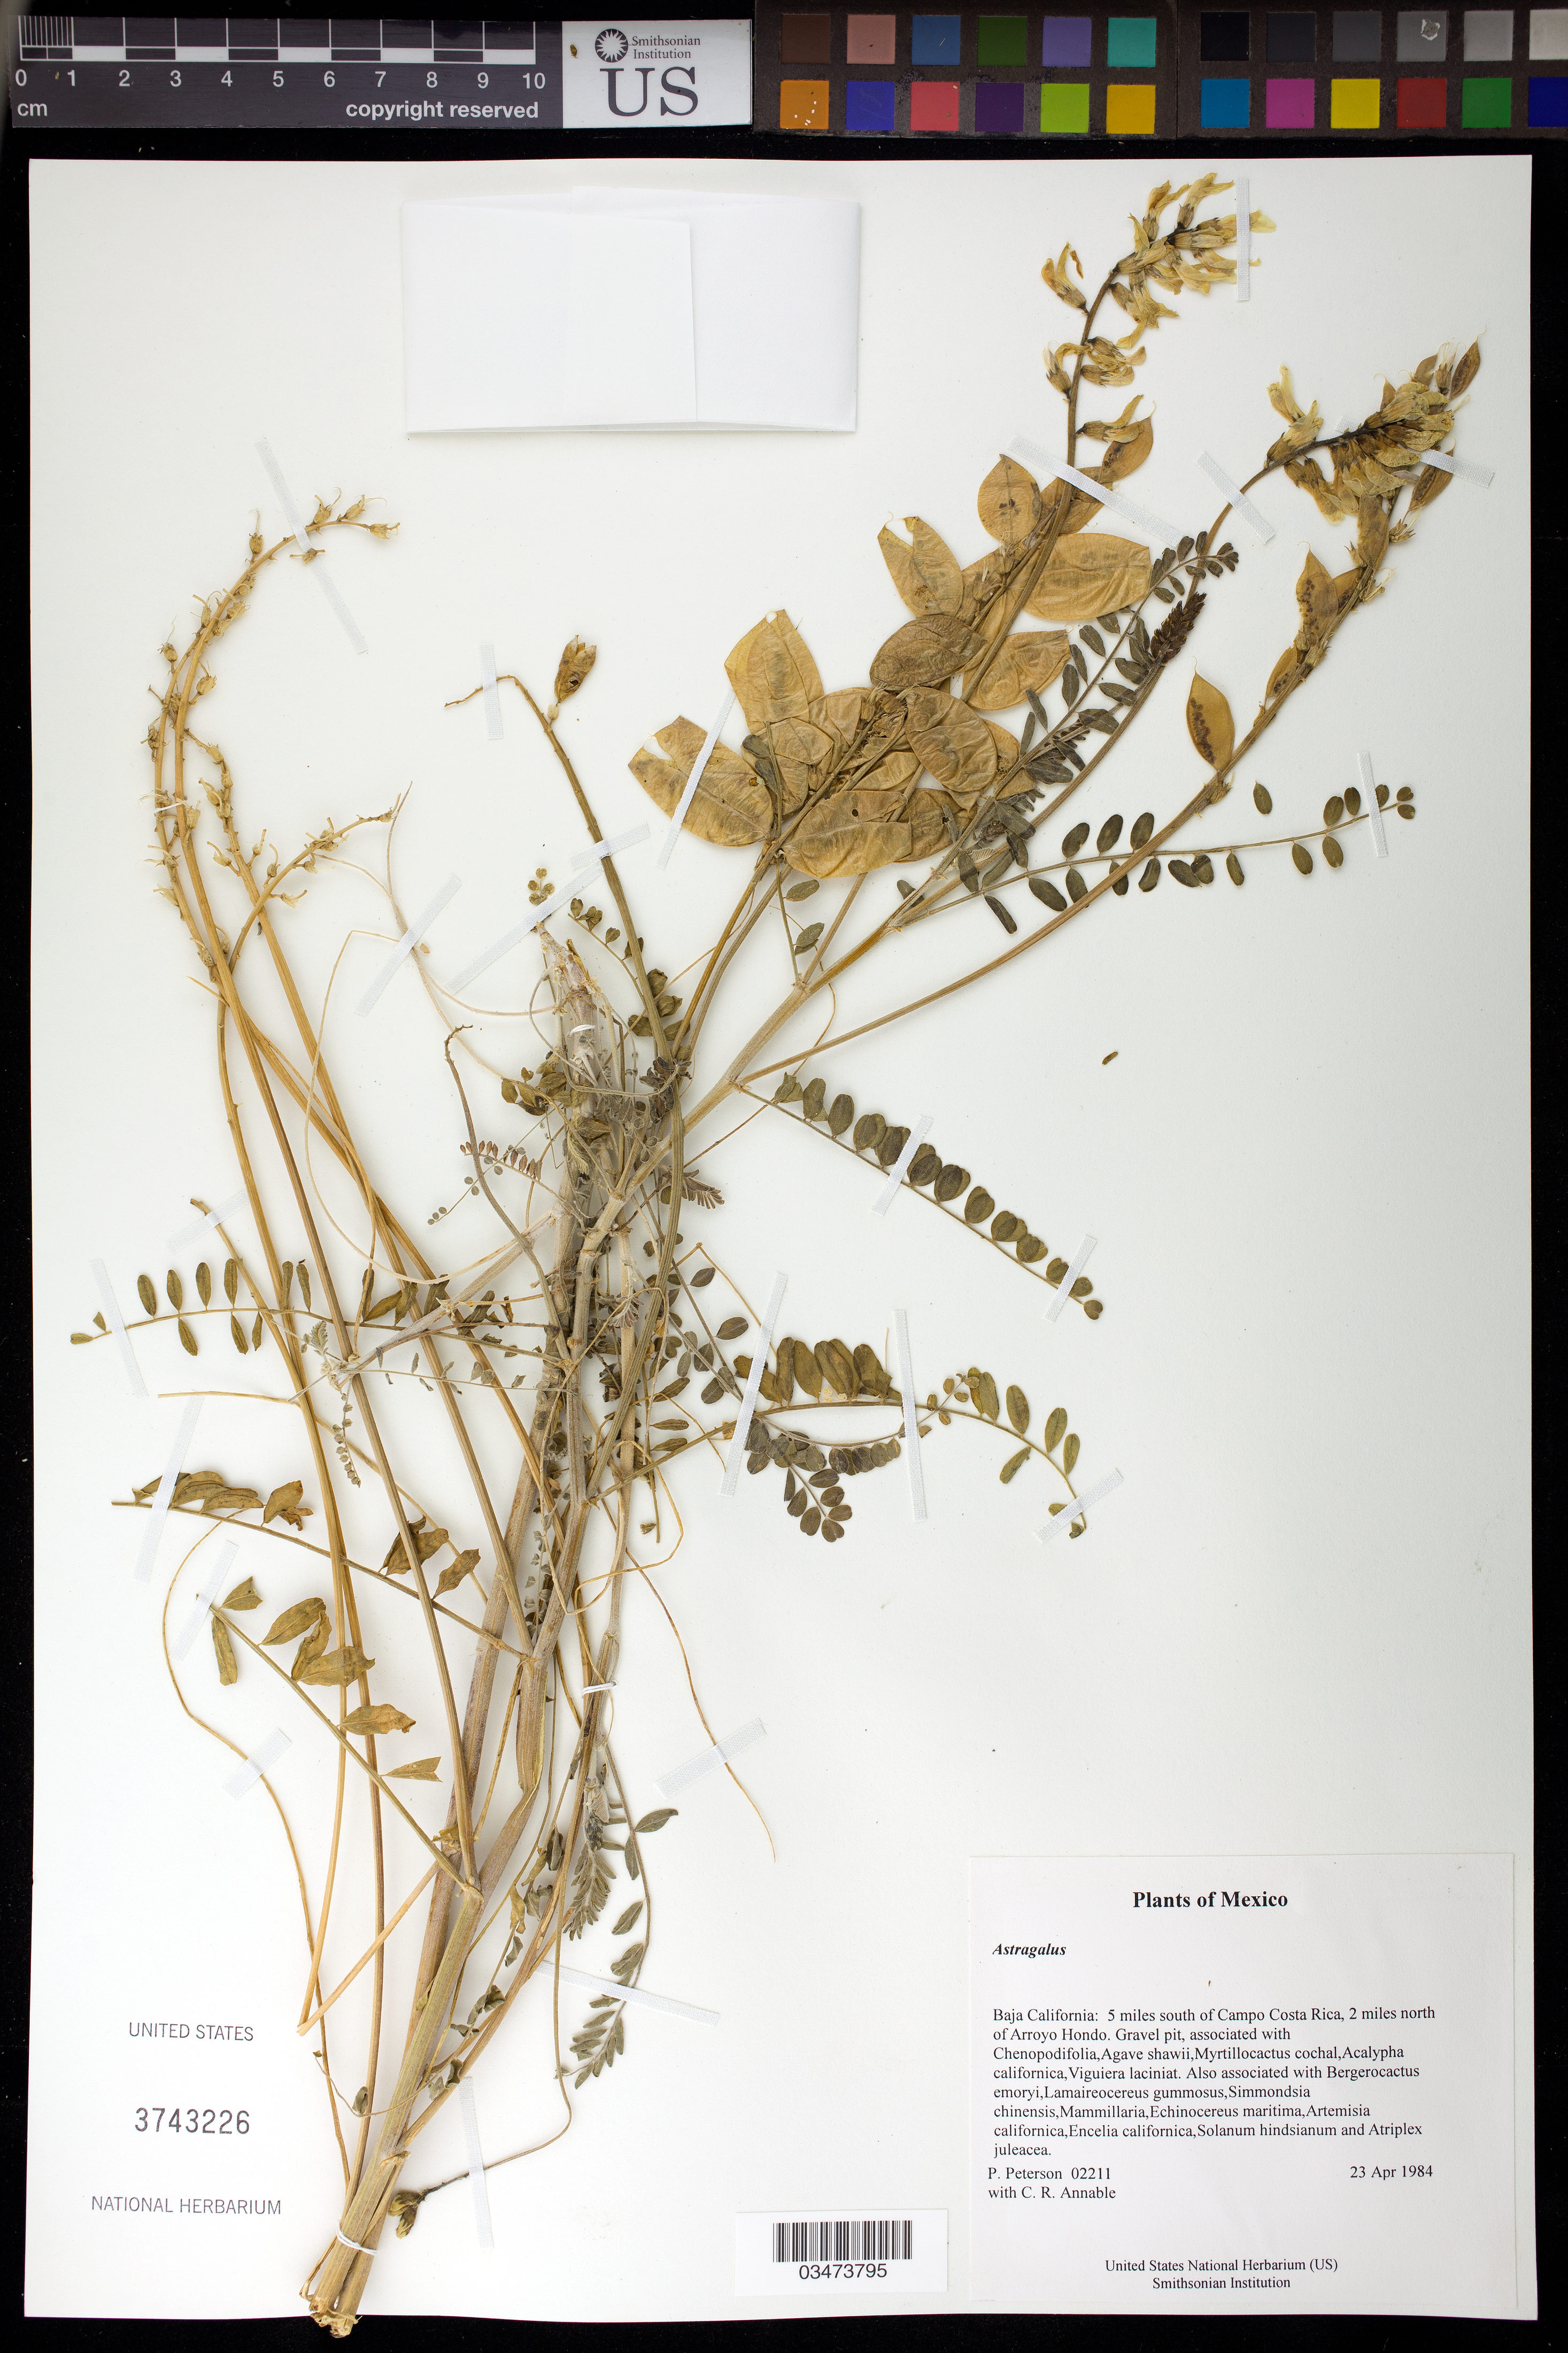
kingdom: Plantae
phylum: Tracheophyta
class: Magnoliopsida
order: Fabales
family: Fabaceae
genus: Astragalus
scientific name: Astragalus sp.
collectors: P. M. Peterson & C. R. Annable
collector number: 02211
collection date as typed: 23 Apr 1984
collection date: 1984-04-23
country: Mexico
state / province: Baja California Norte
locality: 5 miles south of Campo Costa Rica, 2 miles north of Arroyo Hondo.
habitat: Gravel pit, associated with Chenopodifolia,Agave shawii,Myrtillocactus cochal,Acalypha californica,Viguiera laciniat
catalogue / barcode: US 3743226